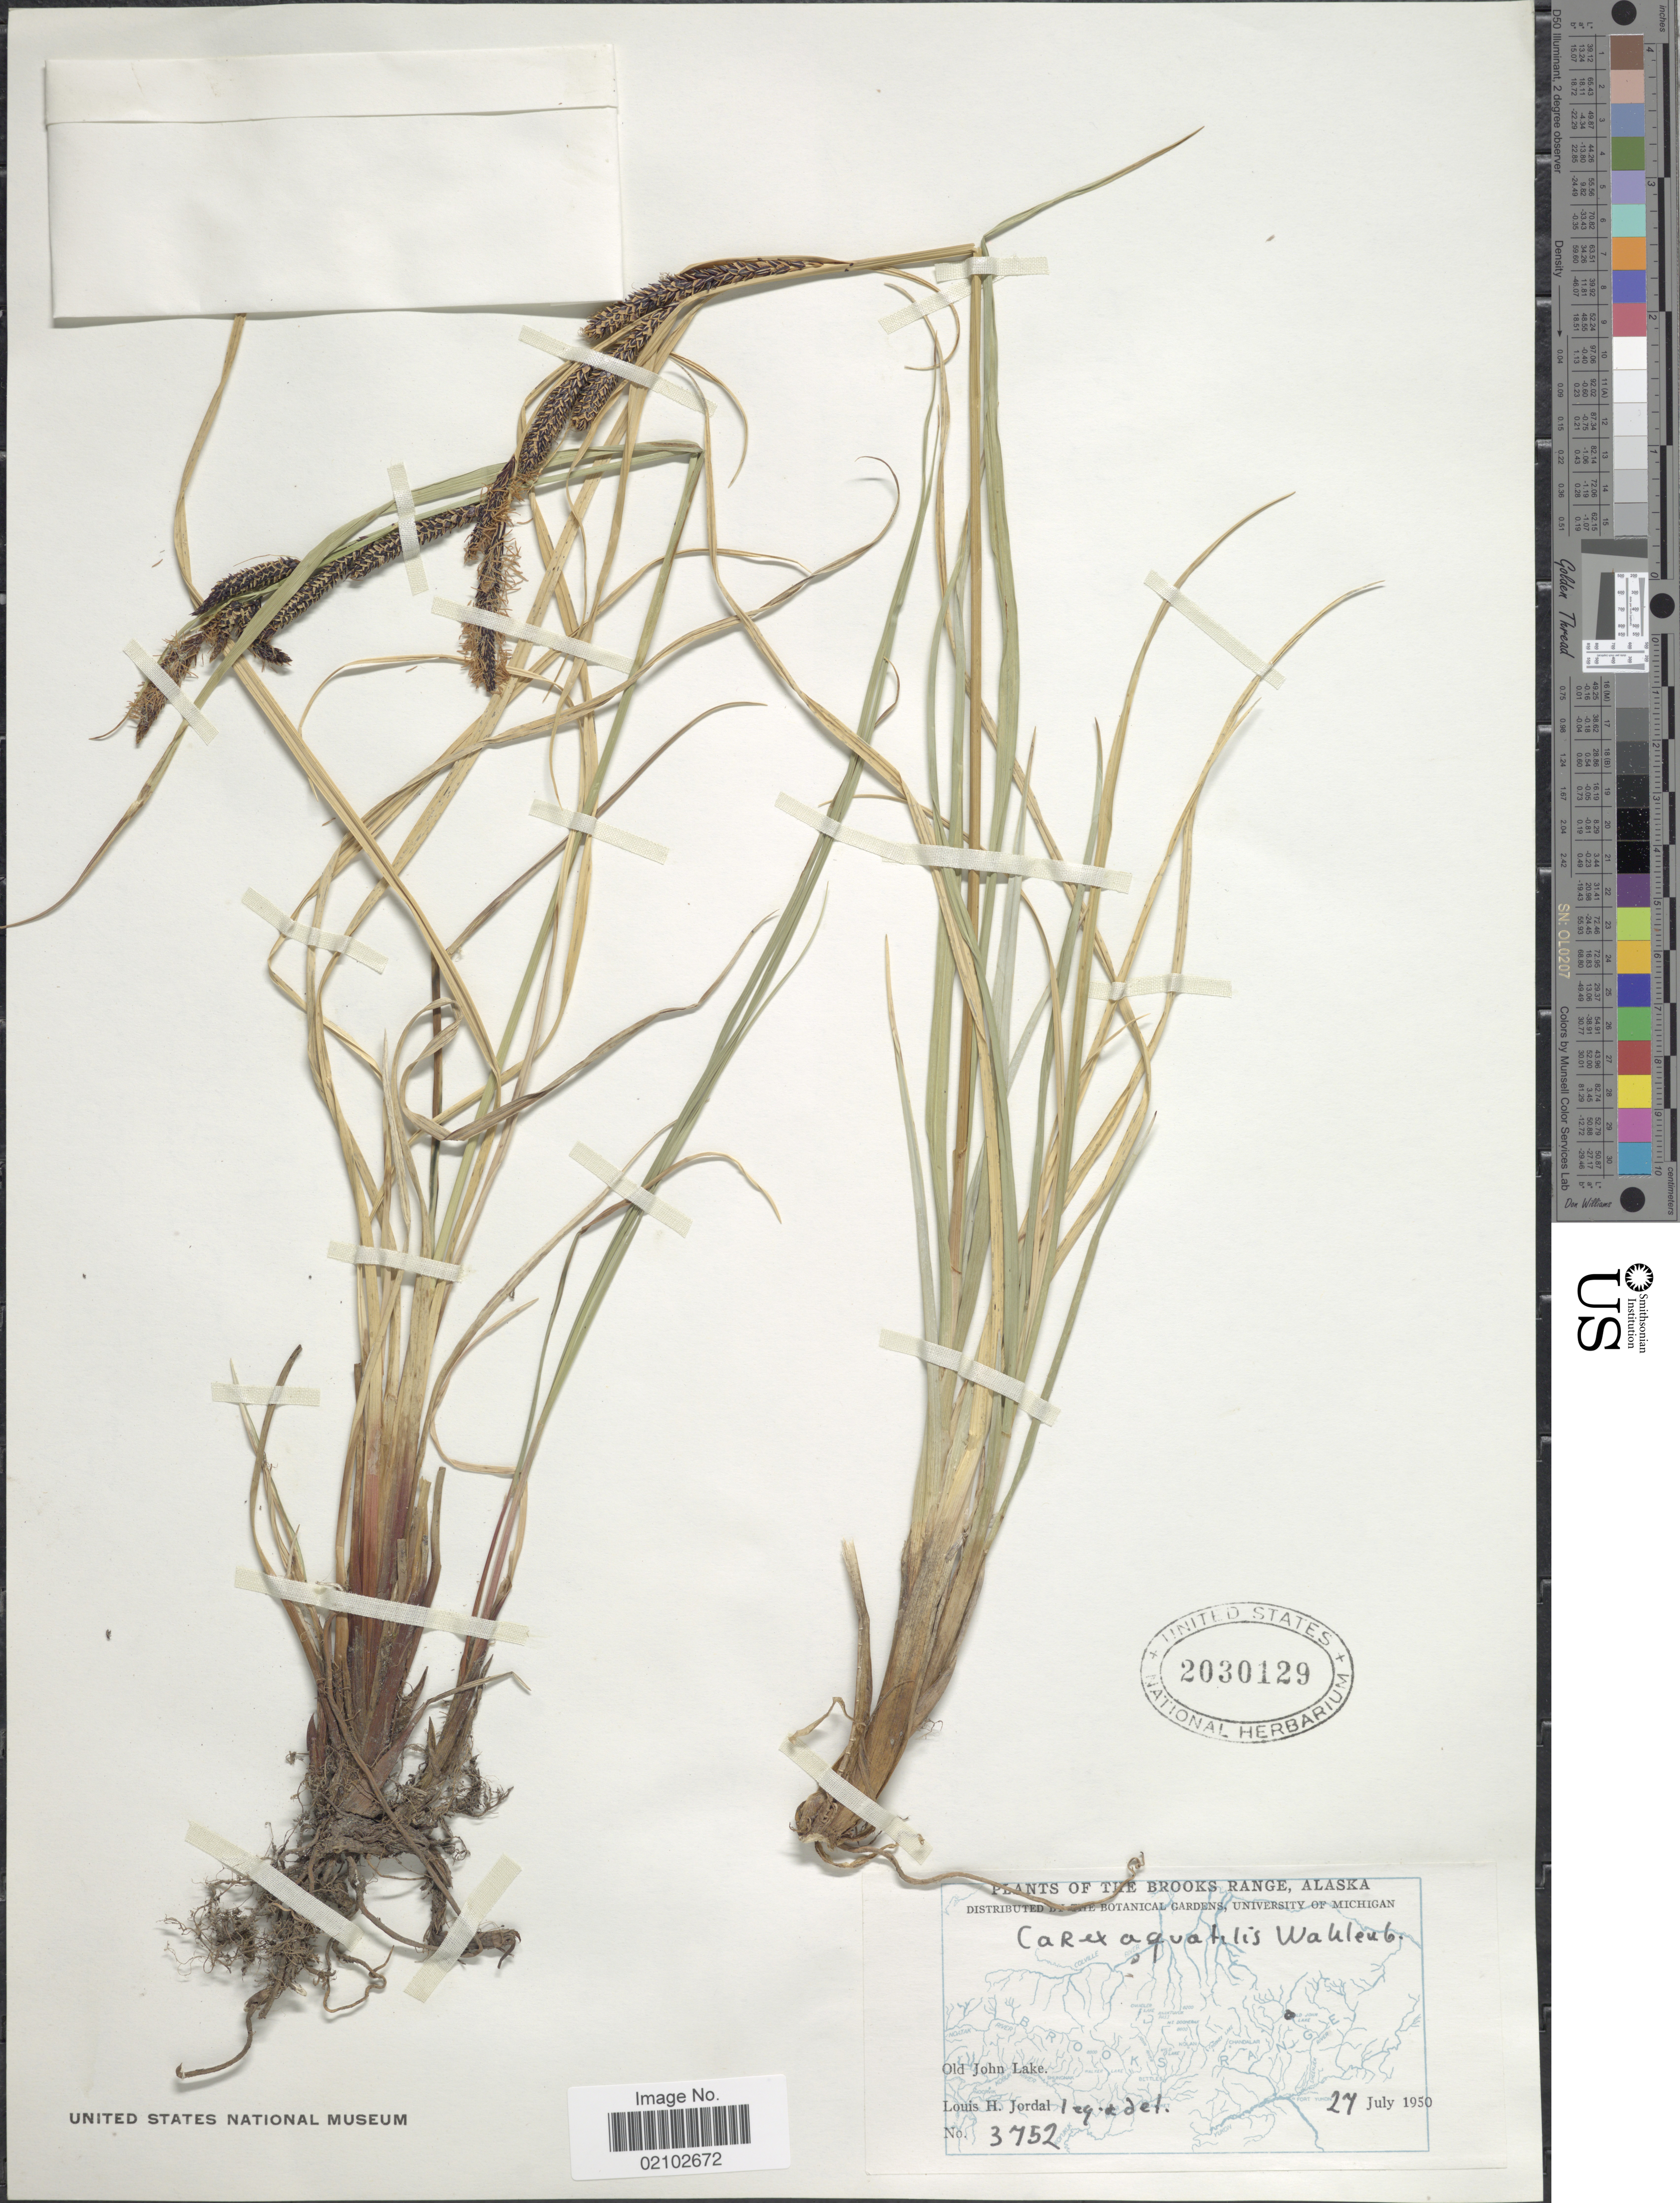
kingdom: Plantae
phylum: Tracheophyta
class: Liliopsida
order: Poales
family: Cyperaceae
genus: Carex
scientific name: Carex aquatilis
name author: Wahlenb.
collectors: L. Jordal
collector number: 3752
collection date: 1950-07-27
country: United States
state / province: Alaska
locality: The Brooks Range, Old John Lake.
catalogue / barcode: US 2030129